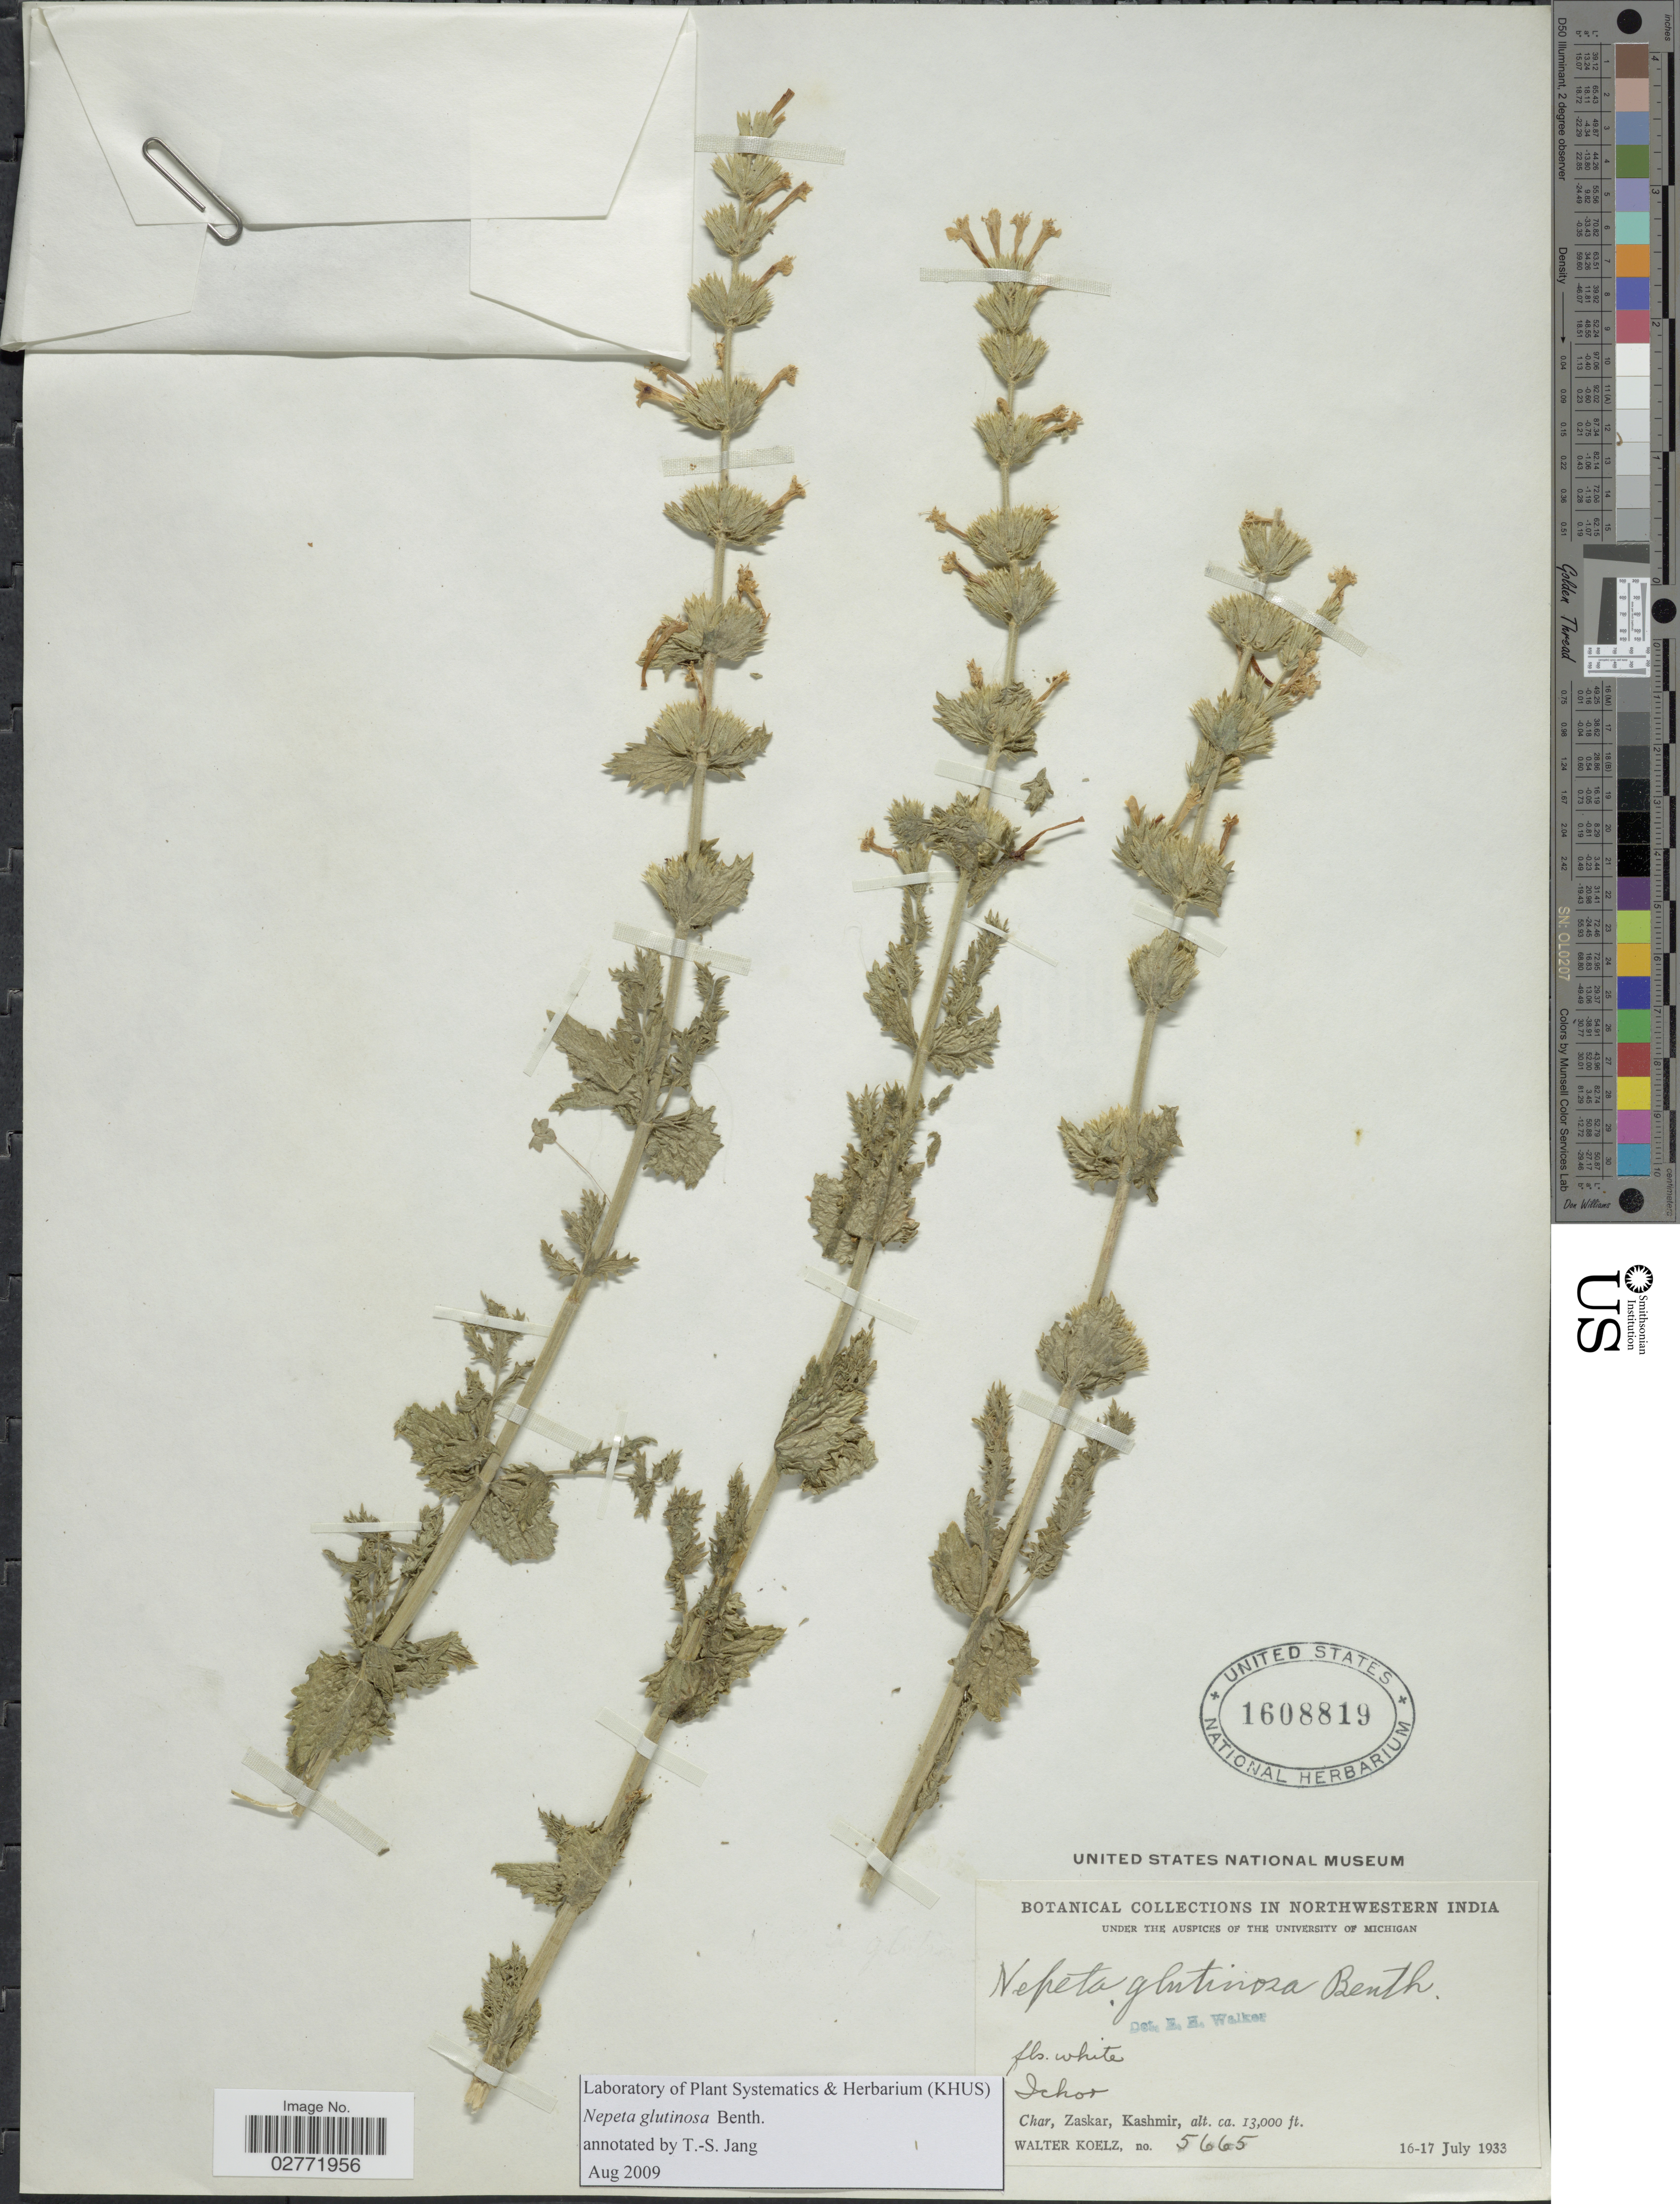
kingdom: Plantae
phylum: Tracheophyta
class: Magnoliopsida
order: Lamiales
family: Lamiaceae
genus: Nepeta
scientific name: Nepeta glutinosa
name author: Benth.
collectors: W. N. Koelz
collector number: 5665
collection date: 1933-07-16/1933-07-17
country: India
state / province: Jammu and Kashmir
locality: Northwestern India, Ichor, Char, Zaskar, Kashmir.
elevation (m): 3962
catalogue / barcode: US 1608819